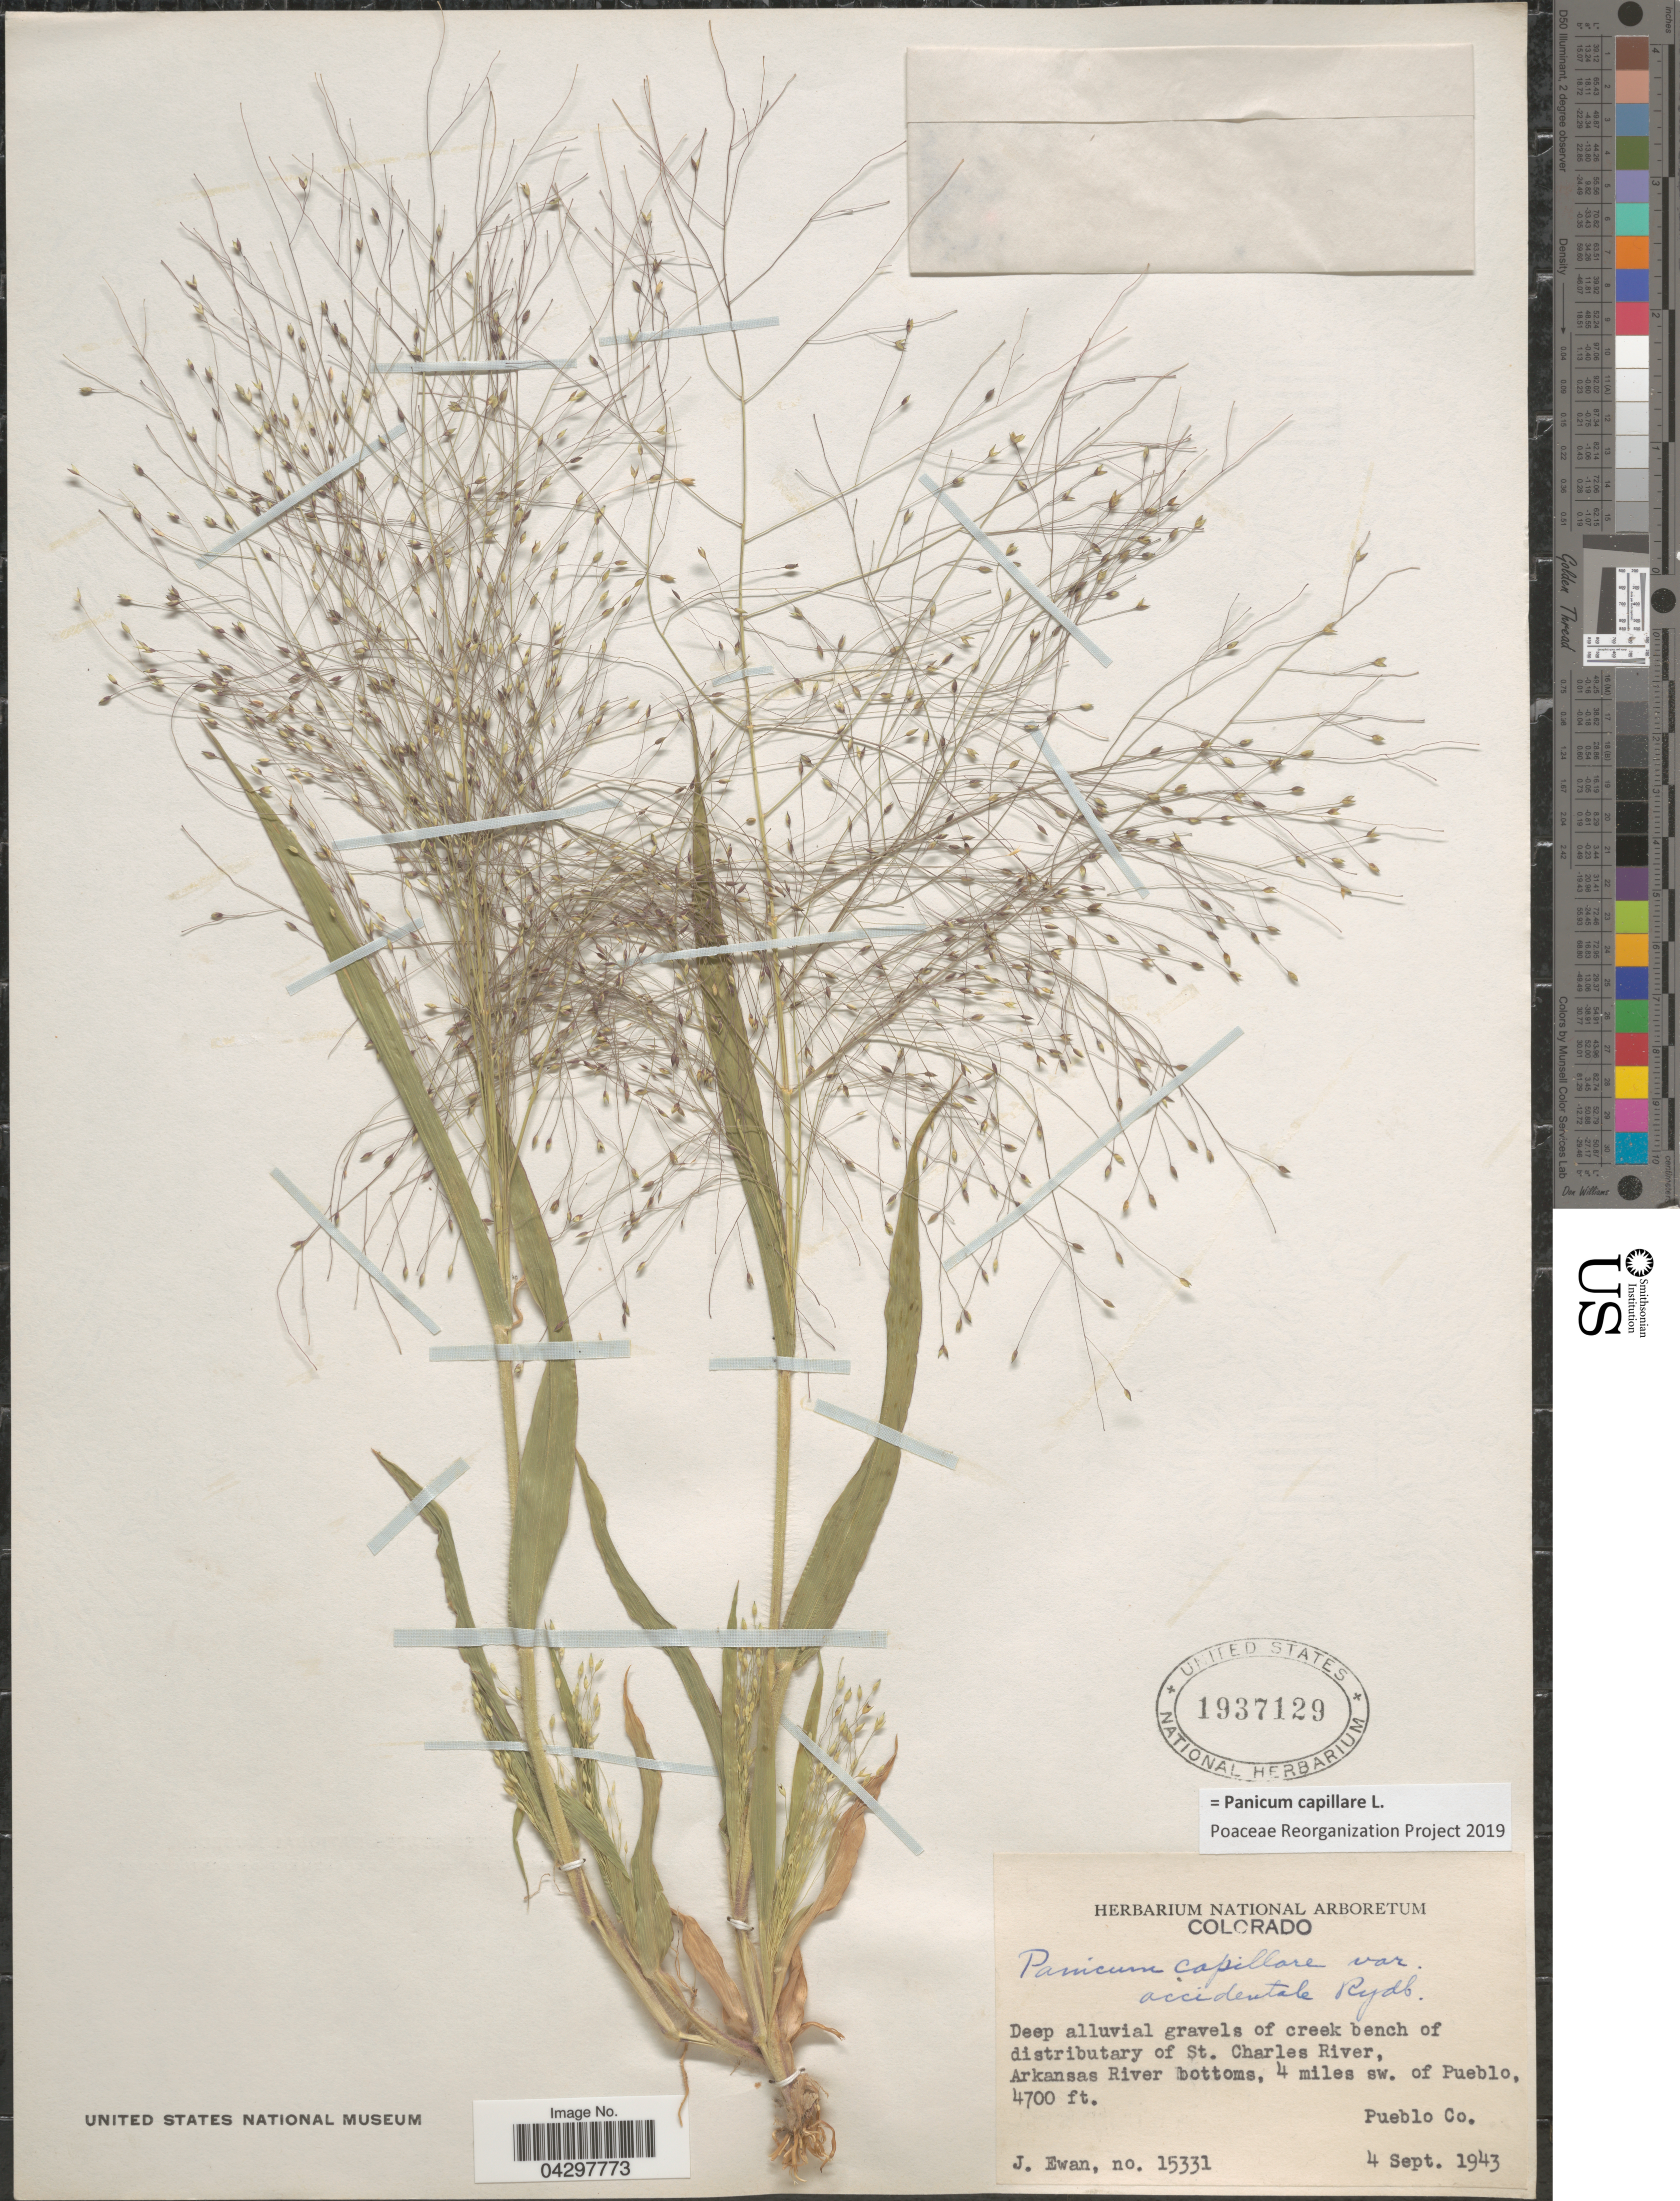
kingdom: Plantae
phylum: Tracheophyta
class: Liliopsida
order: Poales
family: Poaceae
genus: Panicum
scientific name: Panicum capillare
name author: L.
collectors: J. A. Ewan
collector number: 15331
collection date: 1943-09-04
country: United States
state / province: Colorado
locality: Deep alluvial gravels of creek bench of distributary of St. Charles River, Arkansas River bottoms, 4 miles sw. of Pueblo, Pueblo Co.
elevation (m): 1433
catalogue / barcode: US 1937129